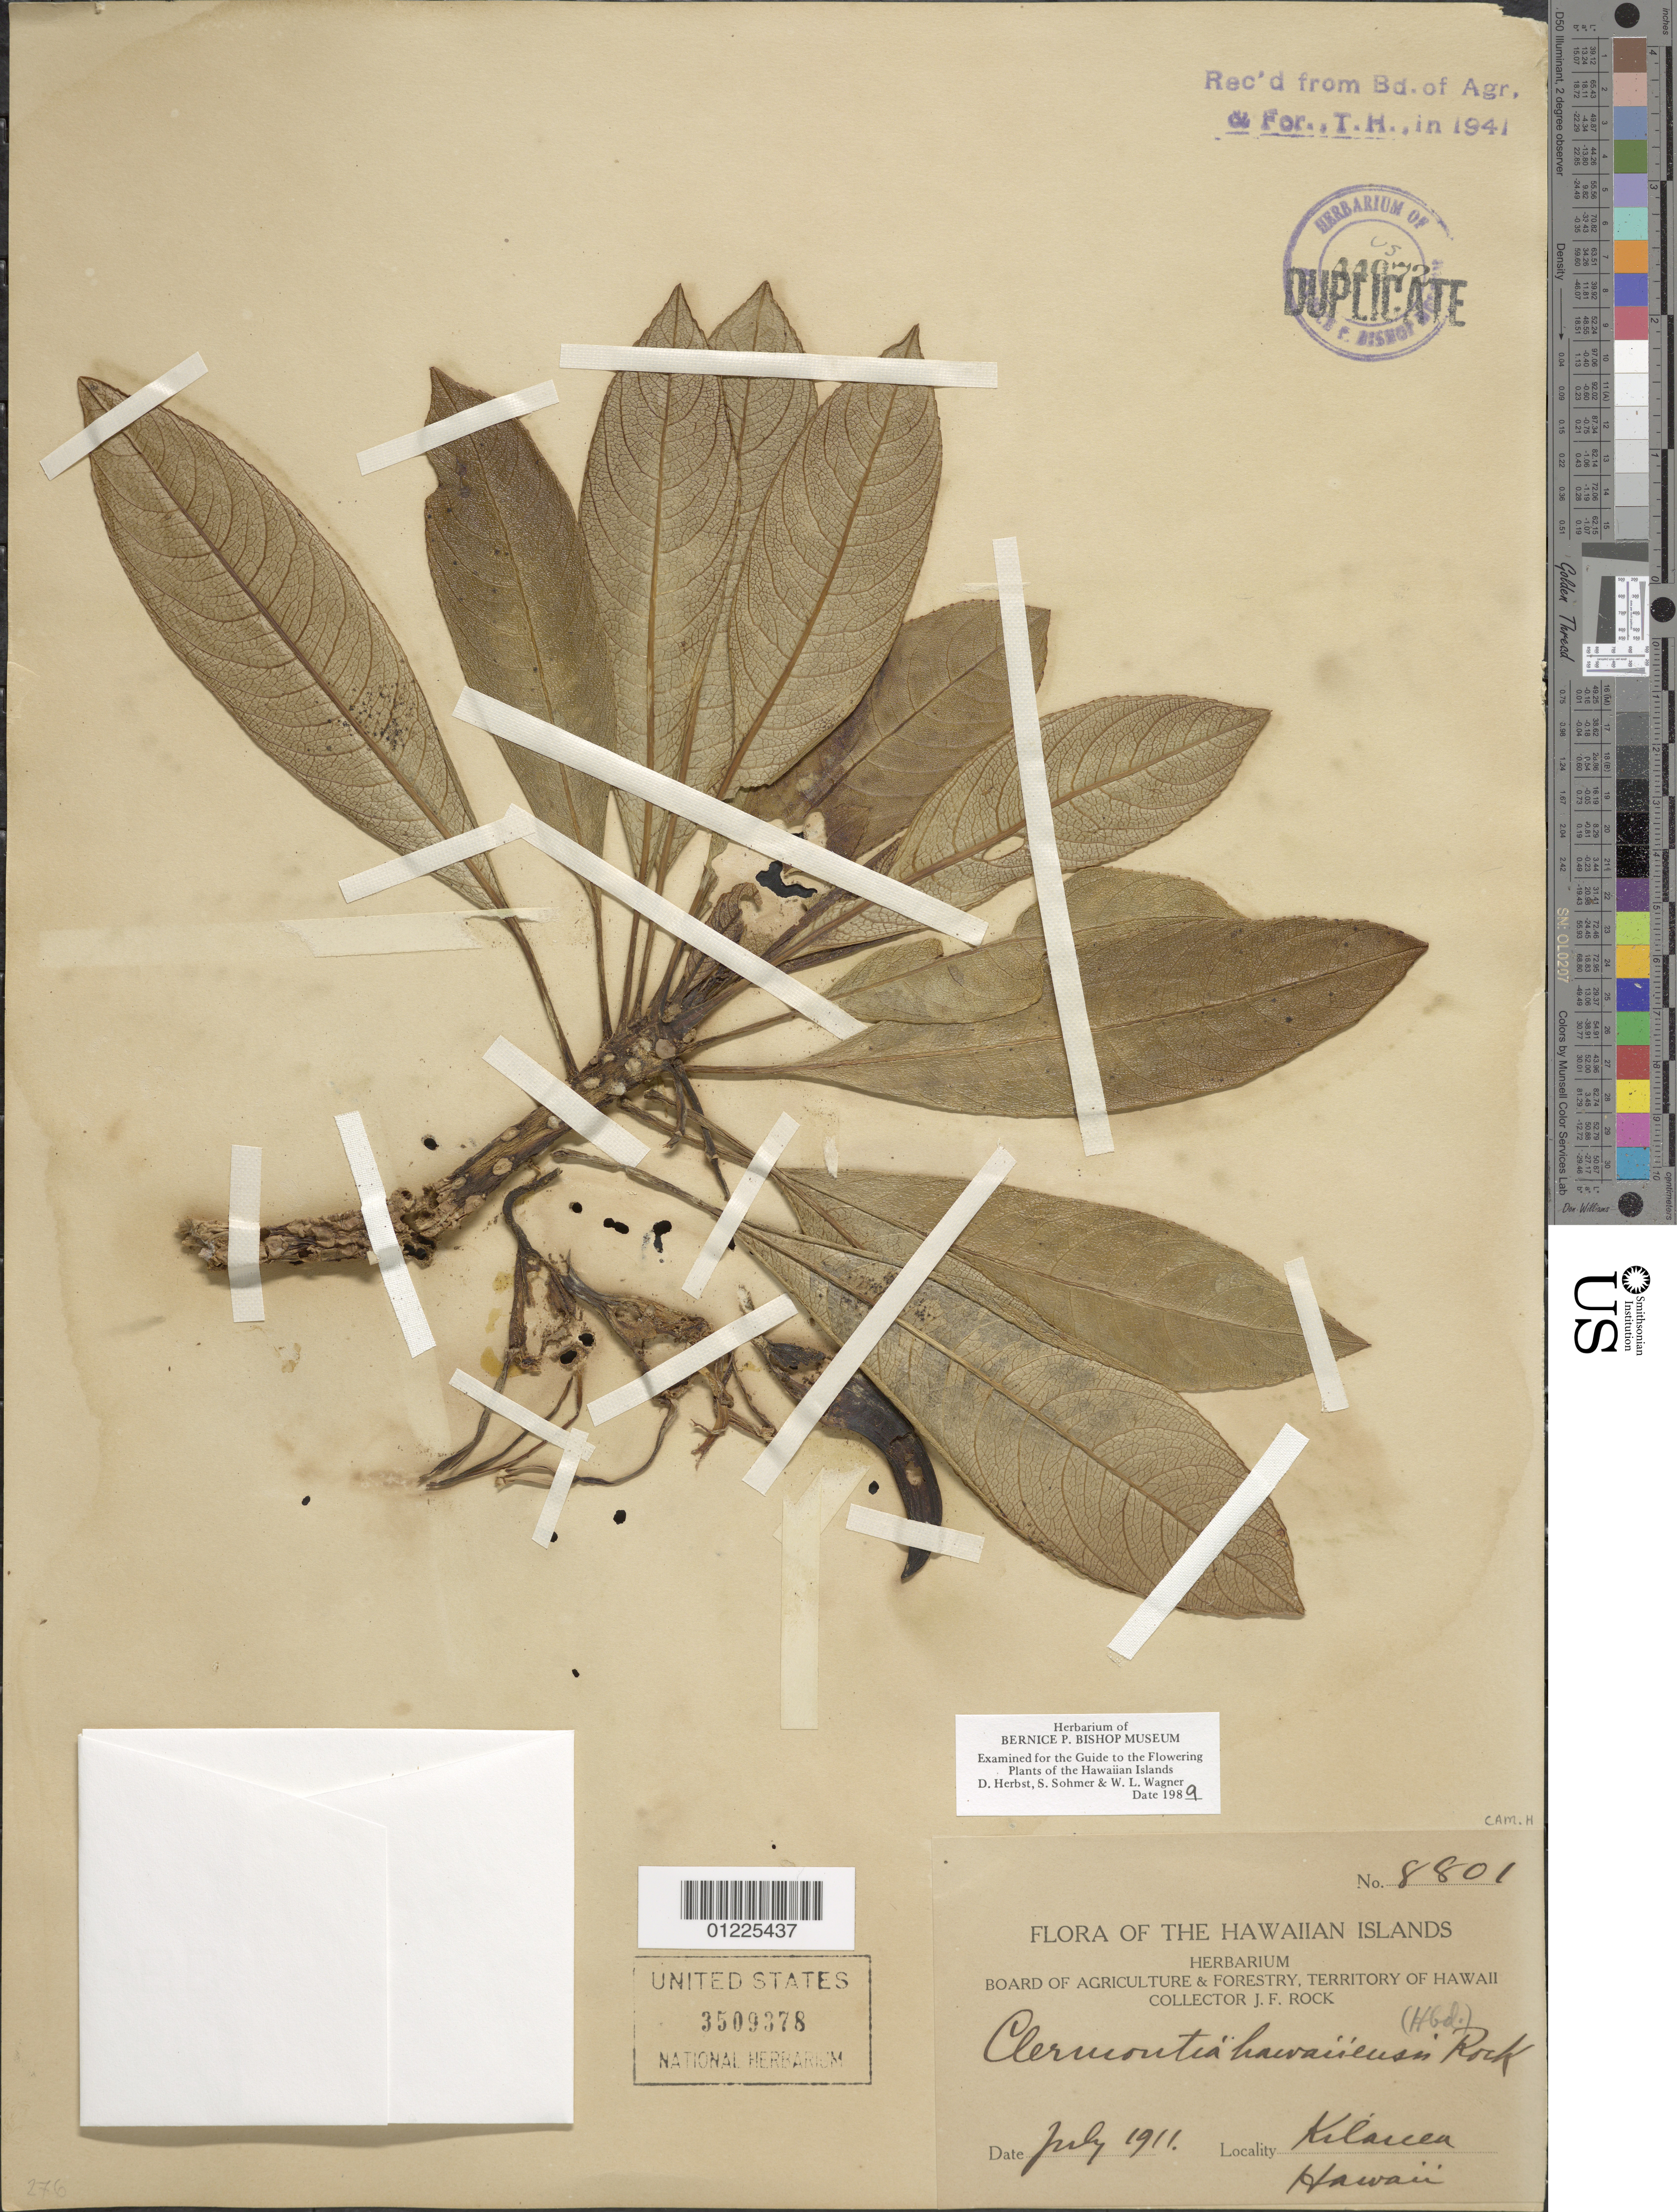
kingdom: Plantae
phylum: Tracheophyta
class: Magnoliopsida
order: Asterales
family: Campanulaceae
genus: Clermontia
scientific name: Clermontia hawaiiensis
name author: (Hillebr.) Rock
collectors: J. F. Rock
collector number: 8801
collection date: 1911-07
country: United States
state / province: Hawaii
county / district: Hawaii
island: Hawaii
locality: Kilauea.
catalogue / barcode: US 3509378